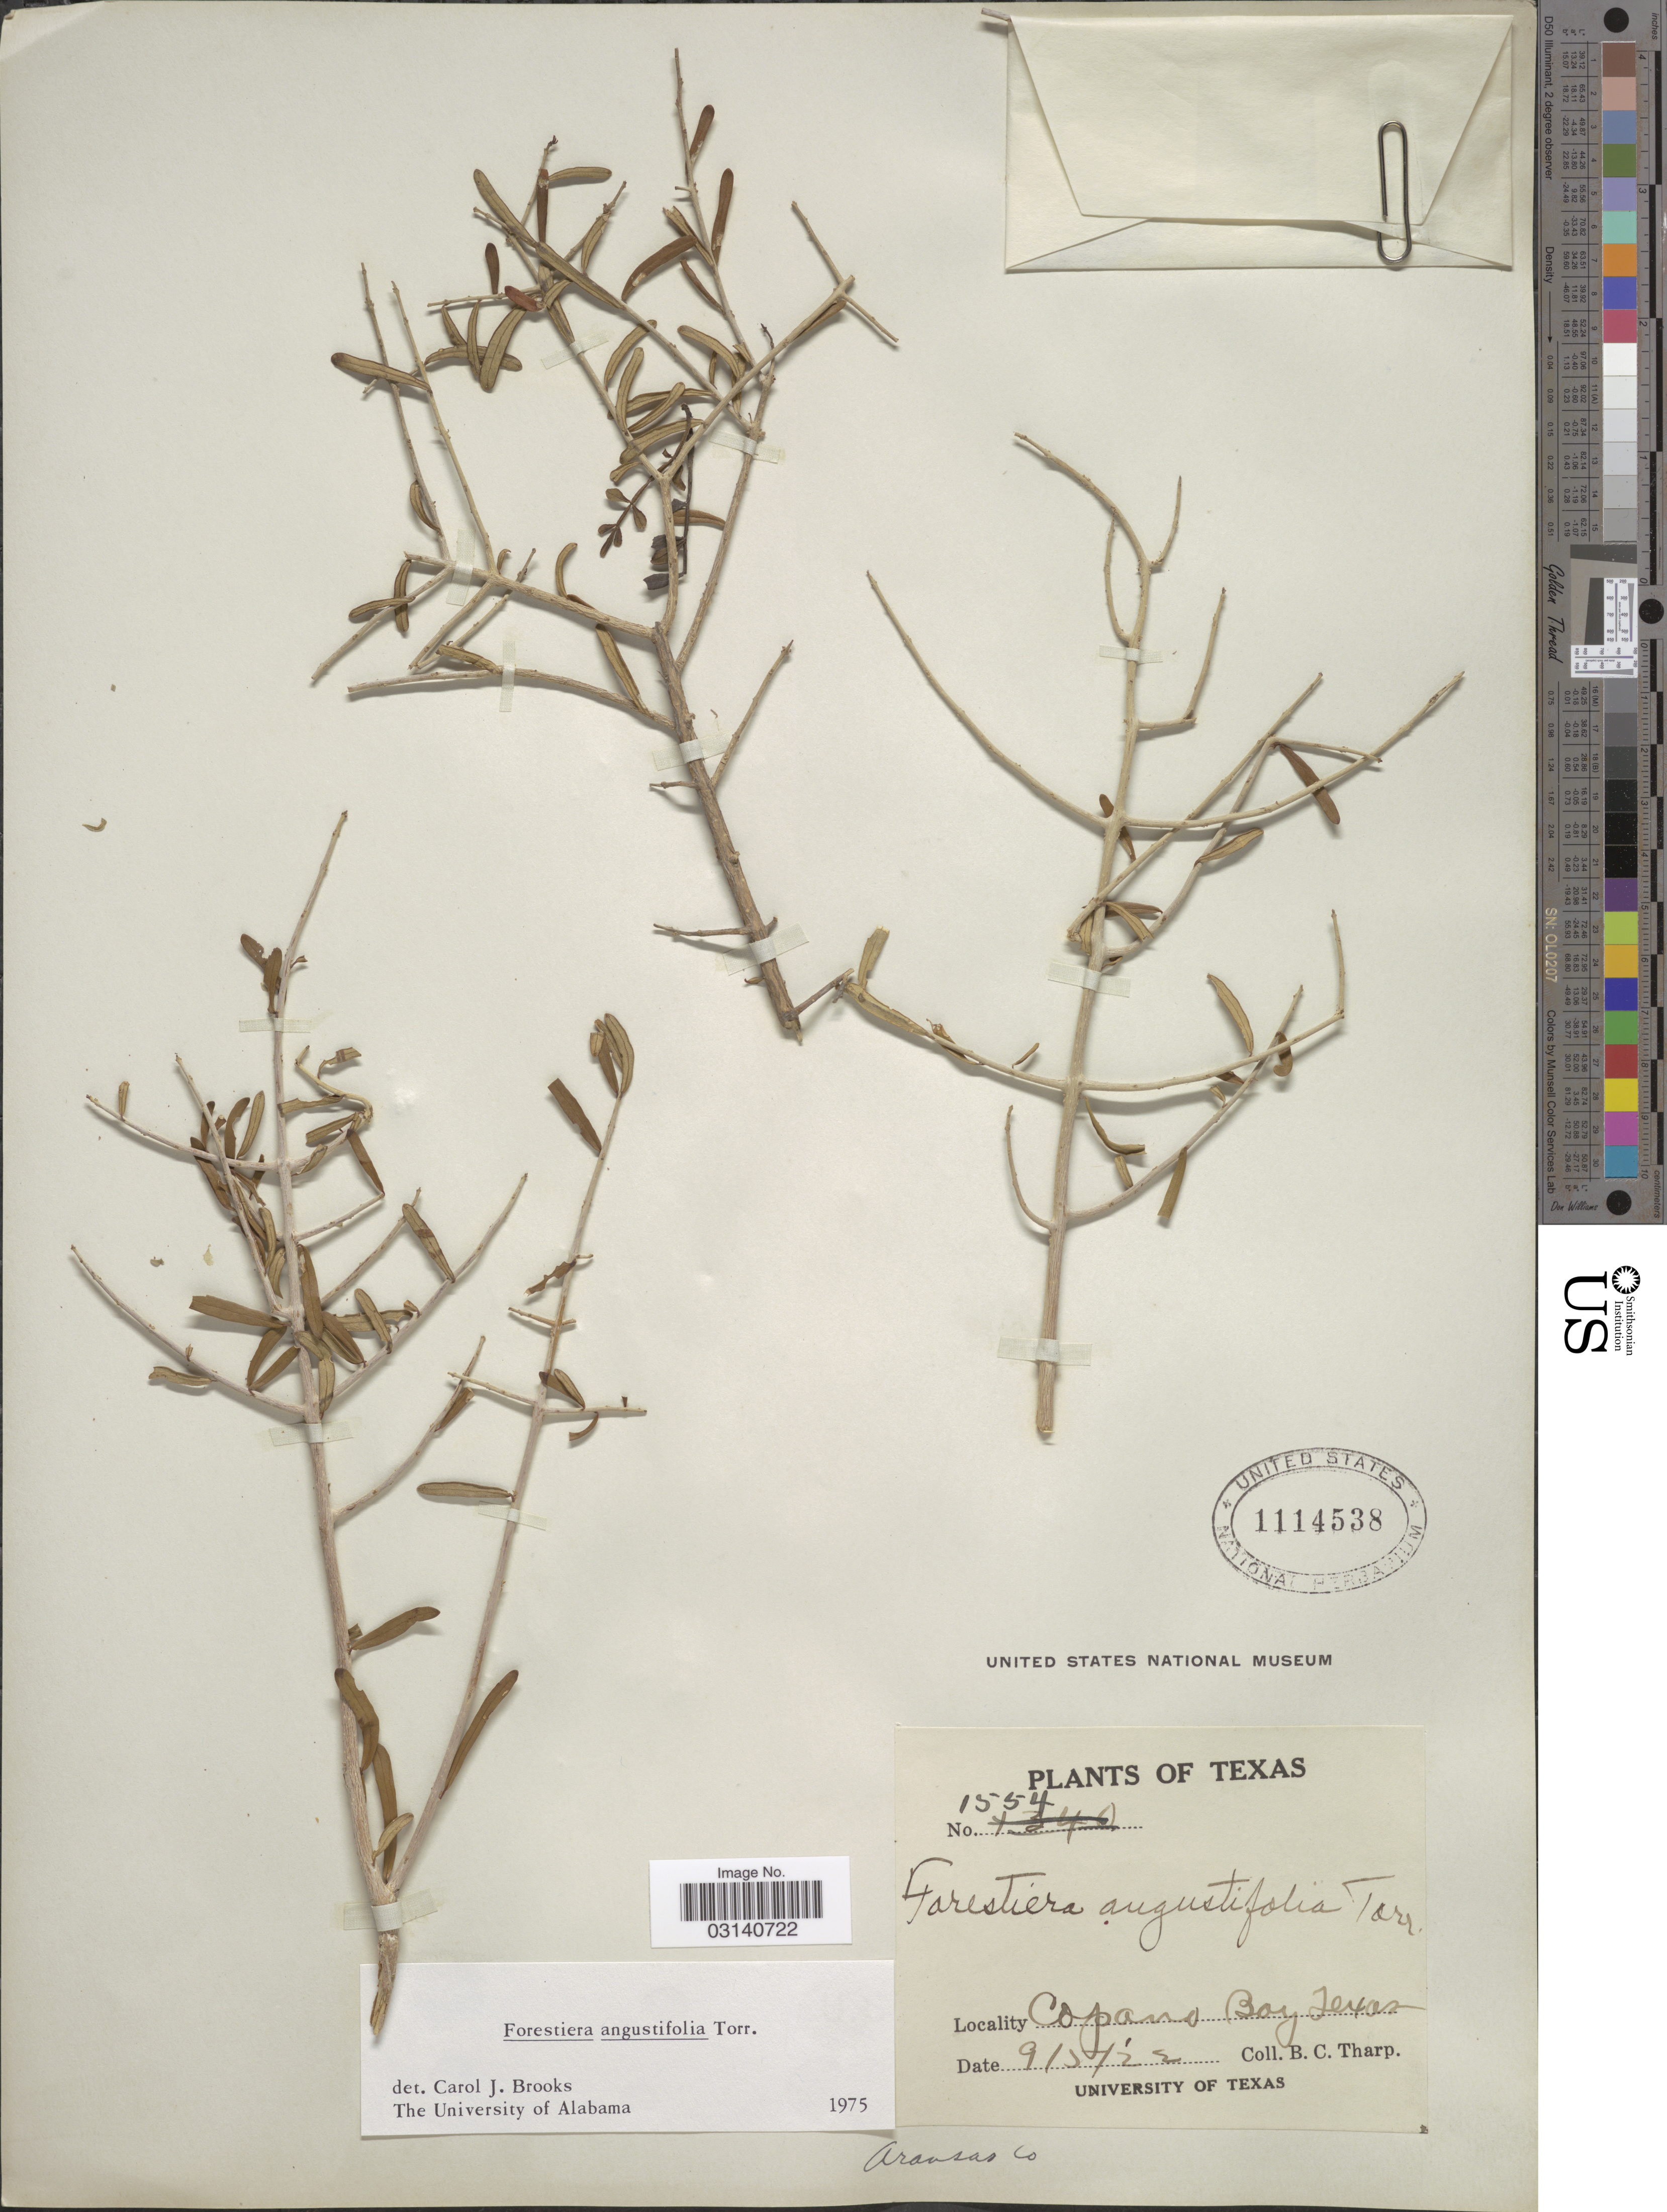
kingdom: Plantae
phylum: Tracheophyta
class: Magnoliopsida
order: Lamiales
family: Oleaceae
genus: Forestiera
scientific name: Forestiera angustifolia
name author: Torr.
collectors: B. C. Tharp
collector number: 1554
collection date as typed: Transcribed d/m/y: 5/9/22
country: United States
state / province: Texas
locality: Copano Bay, Aransas Co.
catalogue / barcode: US 114538